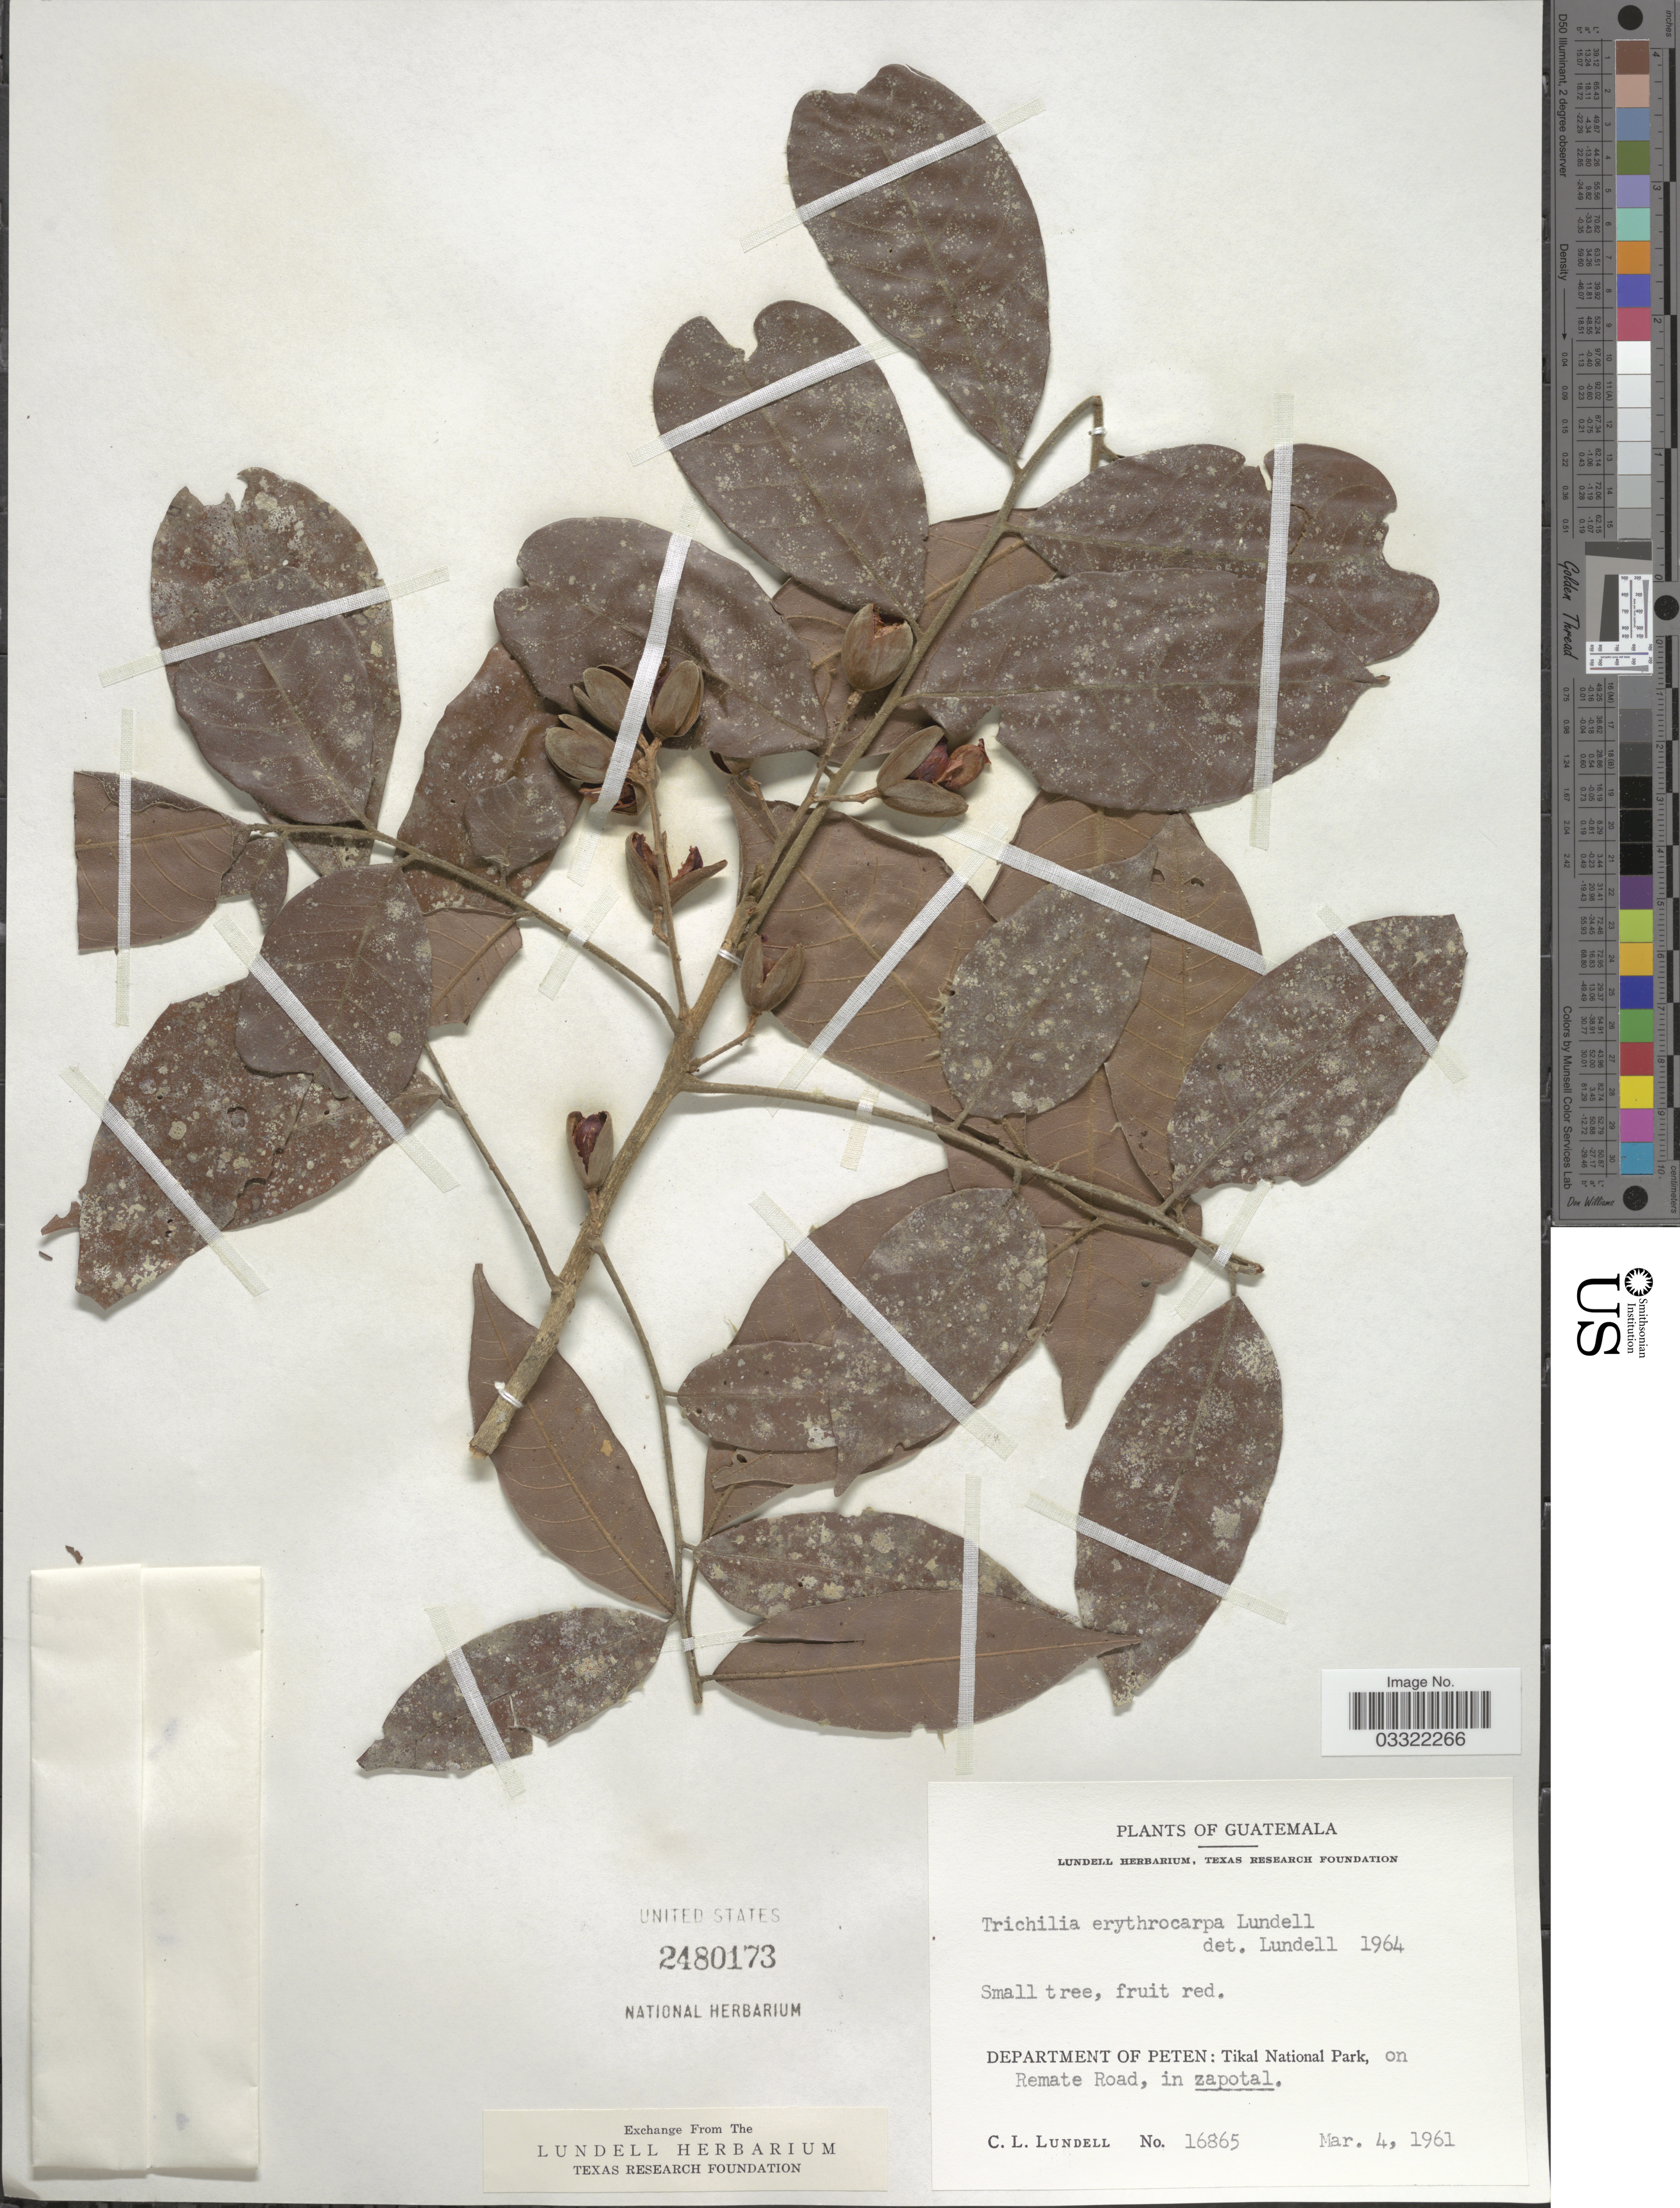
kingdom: Plantae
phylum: Tracheophyta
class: Magnoliopsida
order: Sapindales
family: Meliaceae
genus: Trichilia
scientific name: Trichilia erythrocarpa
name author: Lundell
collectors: C. L. Lundell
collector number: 16865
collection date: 1961-03-04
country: Guatemala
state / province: El Petén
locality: Department of Peten: Tikal National Park, on Remate Road, in zapotal.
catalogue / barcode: US 2480173